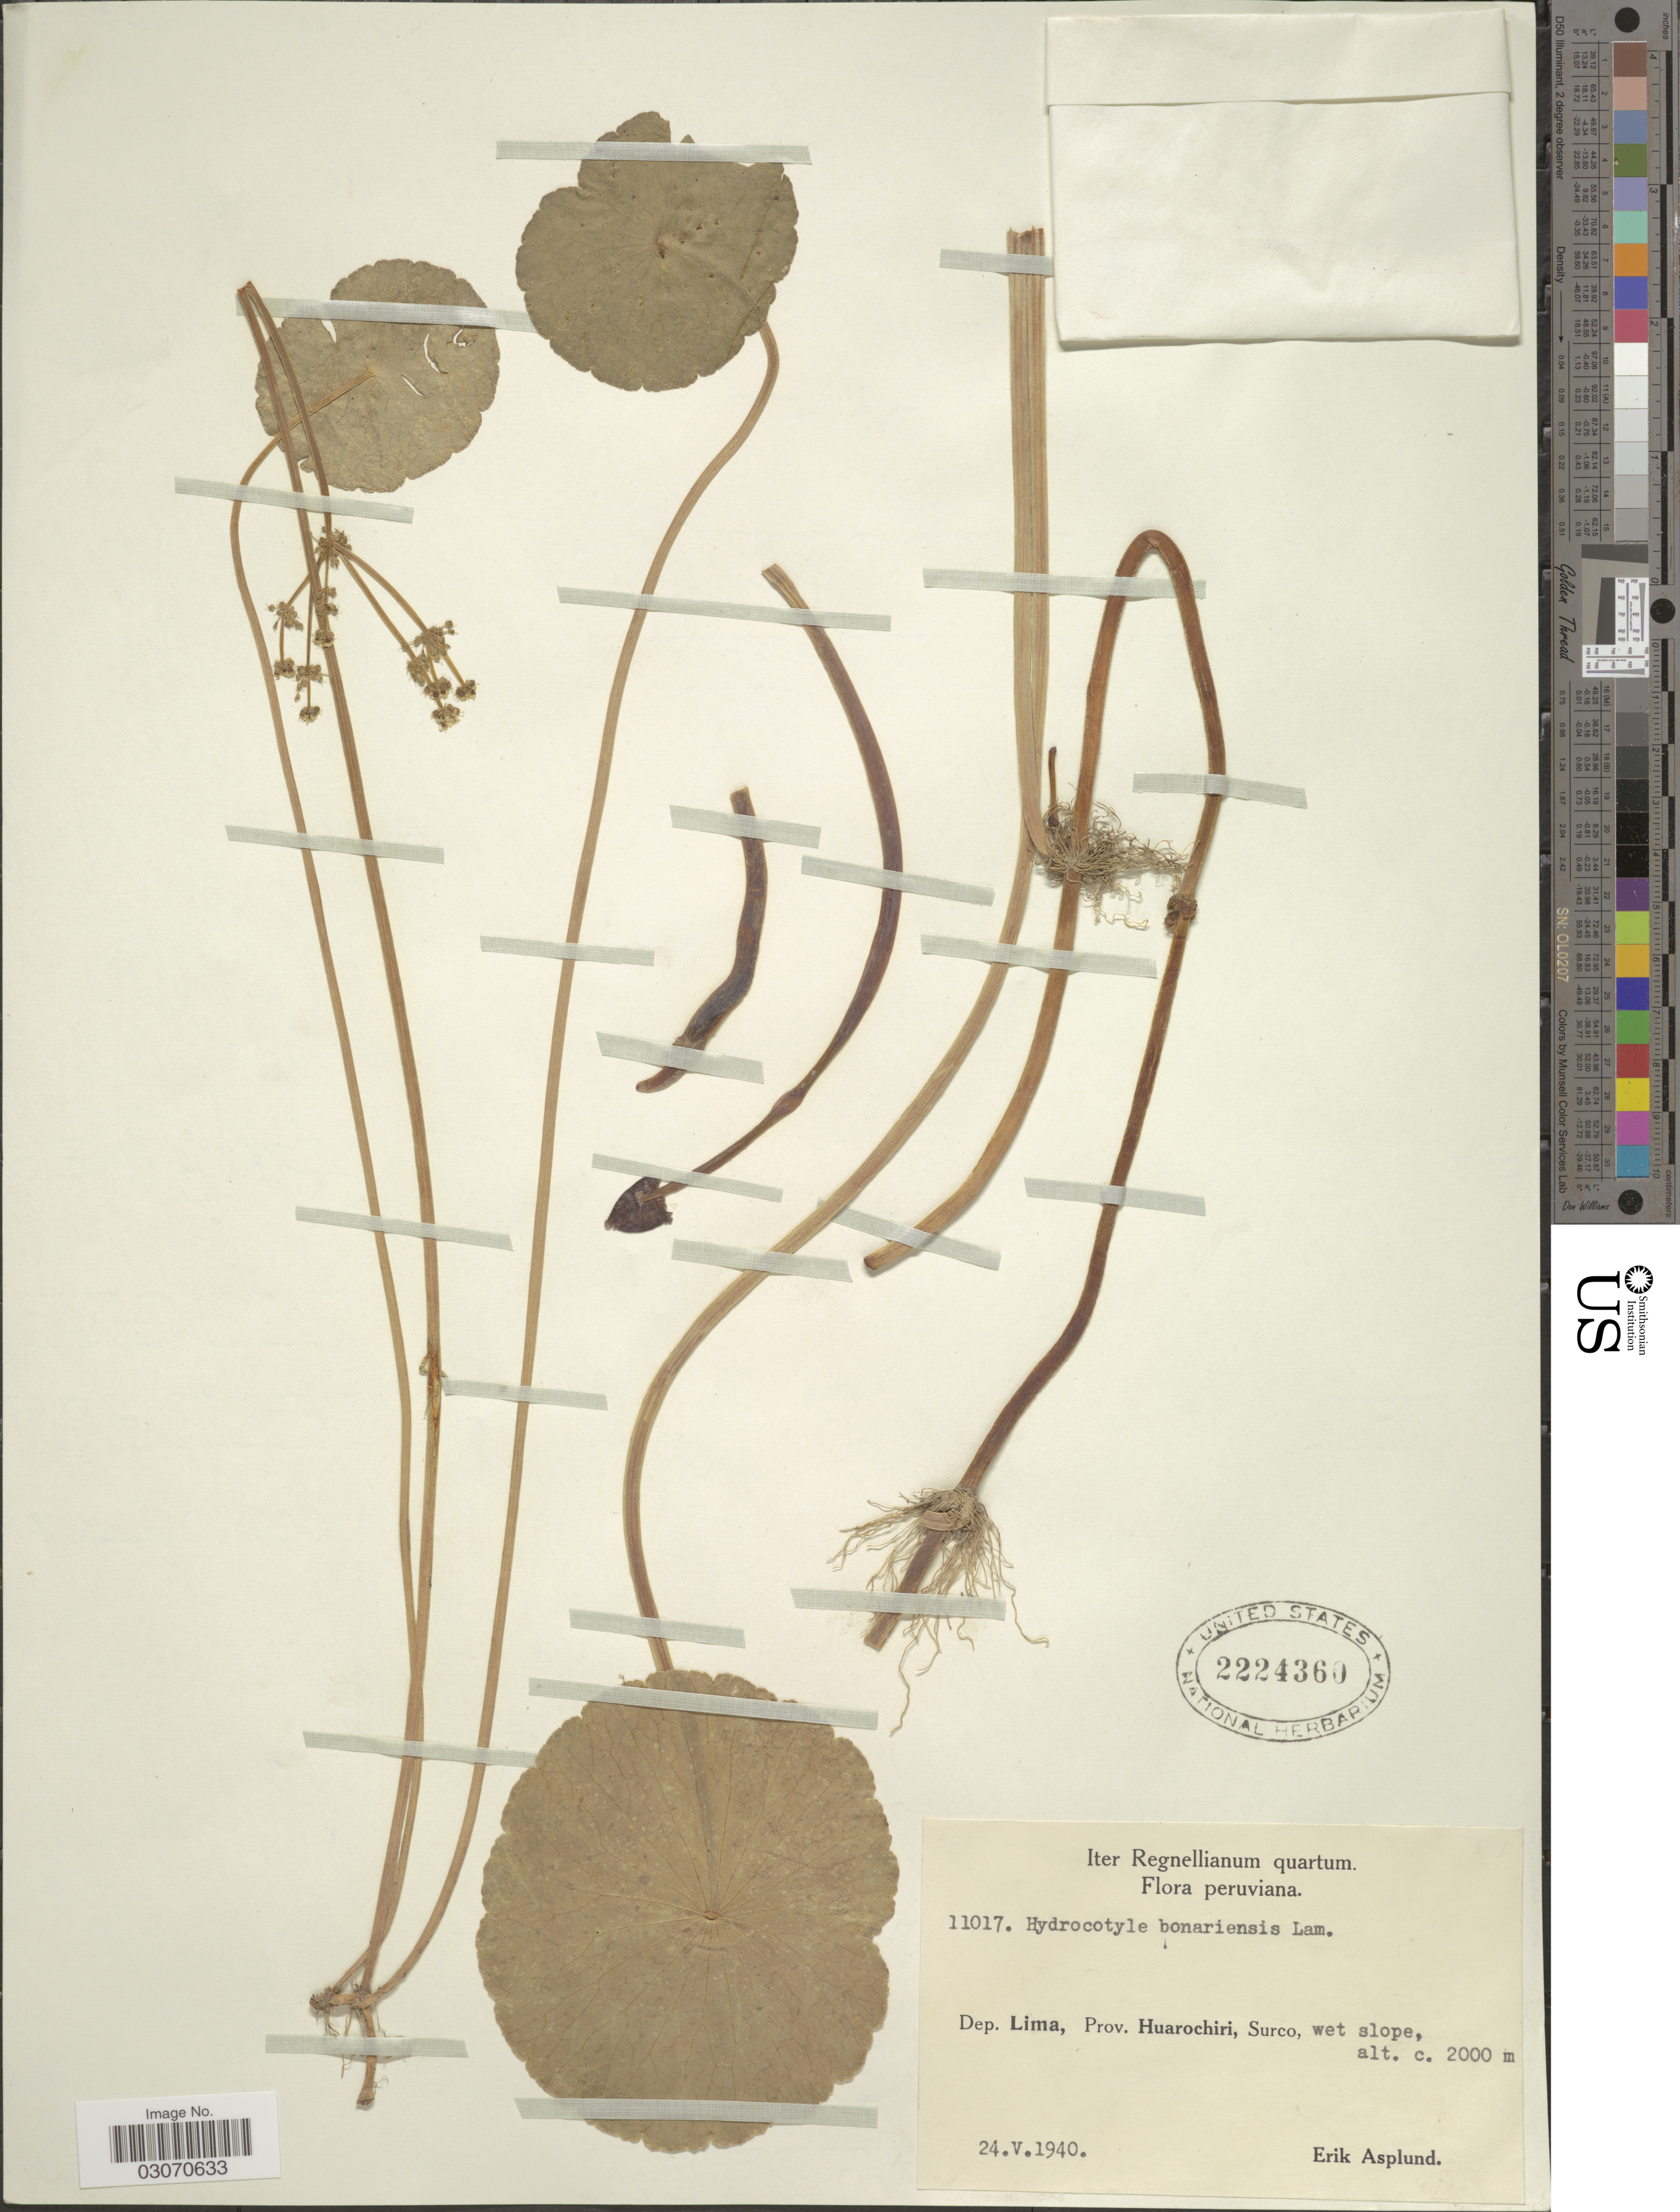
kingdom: Plantae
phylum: Tracheophyta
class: Magnoliopsida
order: Apiales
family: Araliaceae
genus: Hydrocotyle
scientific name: Hydrocotyle bonariensis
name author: Lam.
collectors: E. Asplund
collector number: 11017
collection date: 1940-05-24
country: Peru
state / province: Lima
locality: Dep. Lima, Prov. Huarochiri, Surco.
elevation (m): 2000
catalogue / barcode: US 2224360